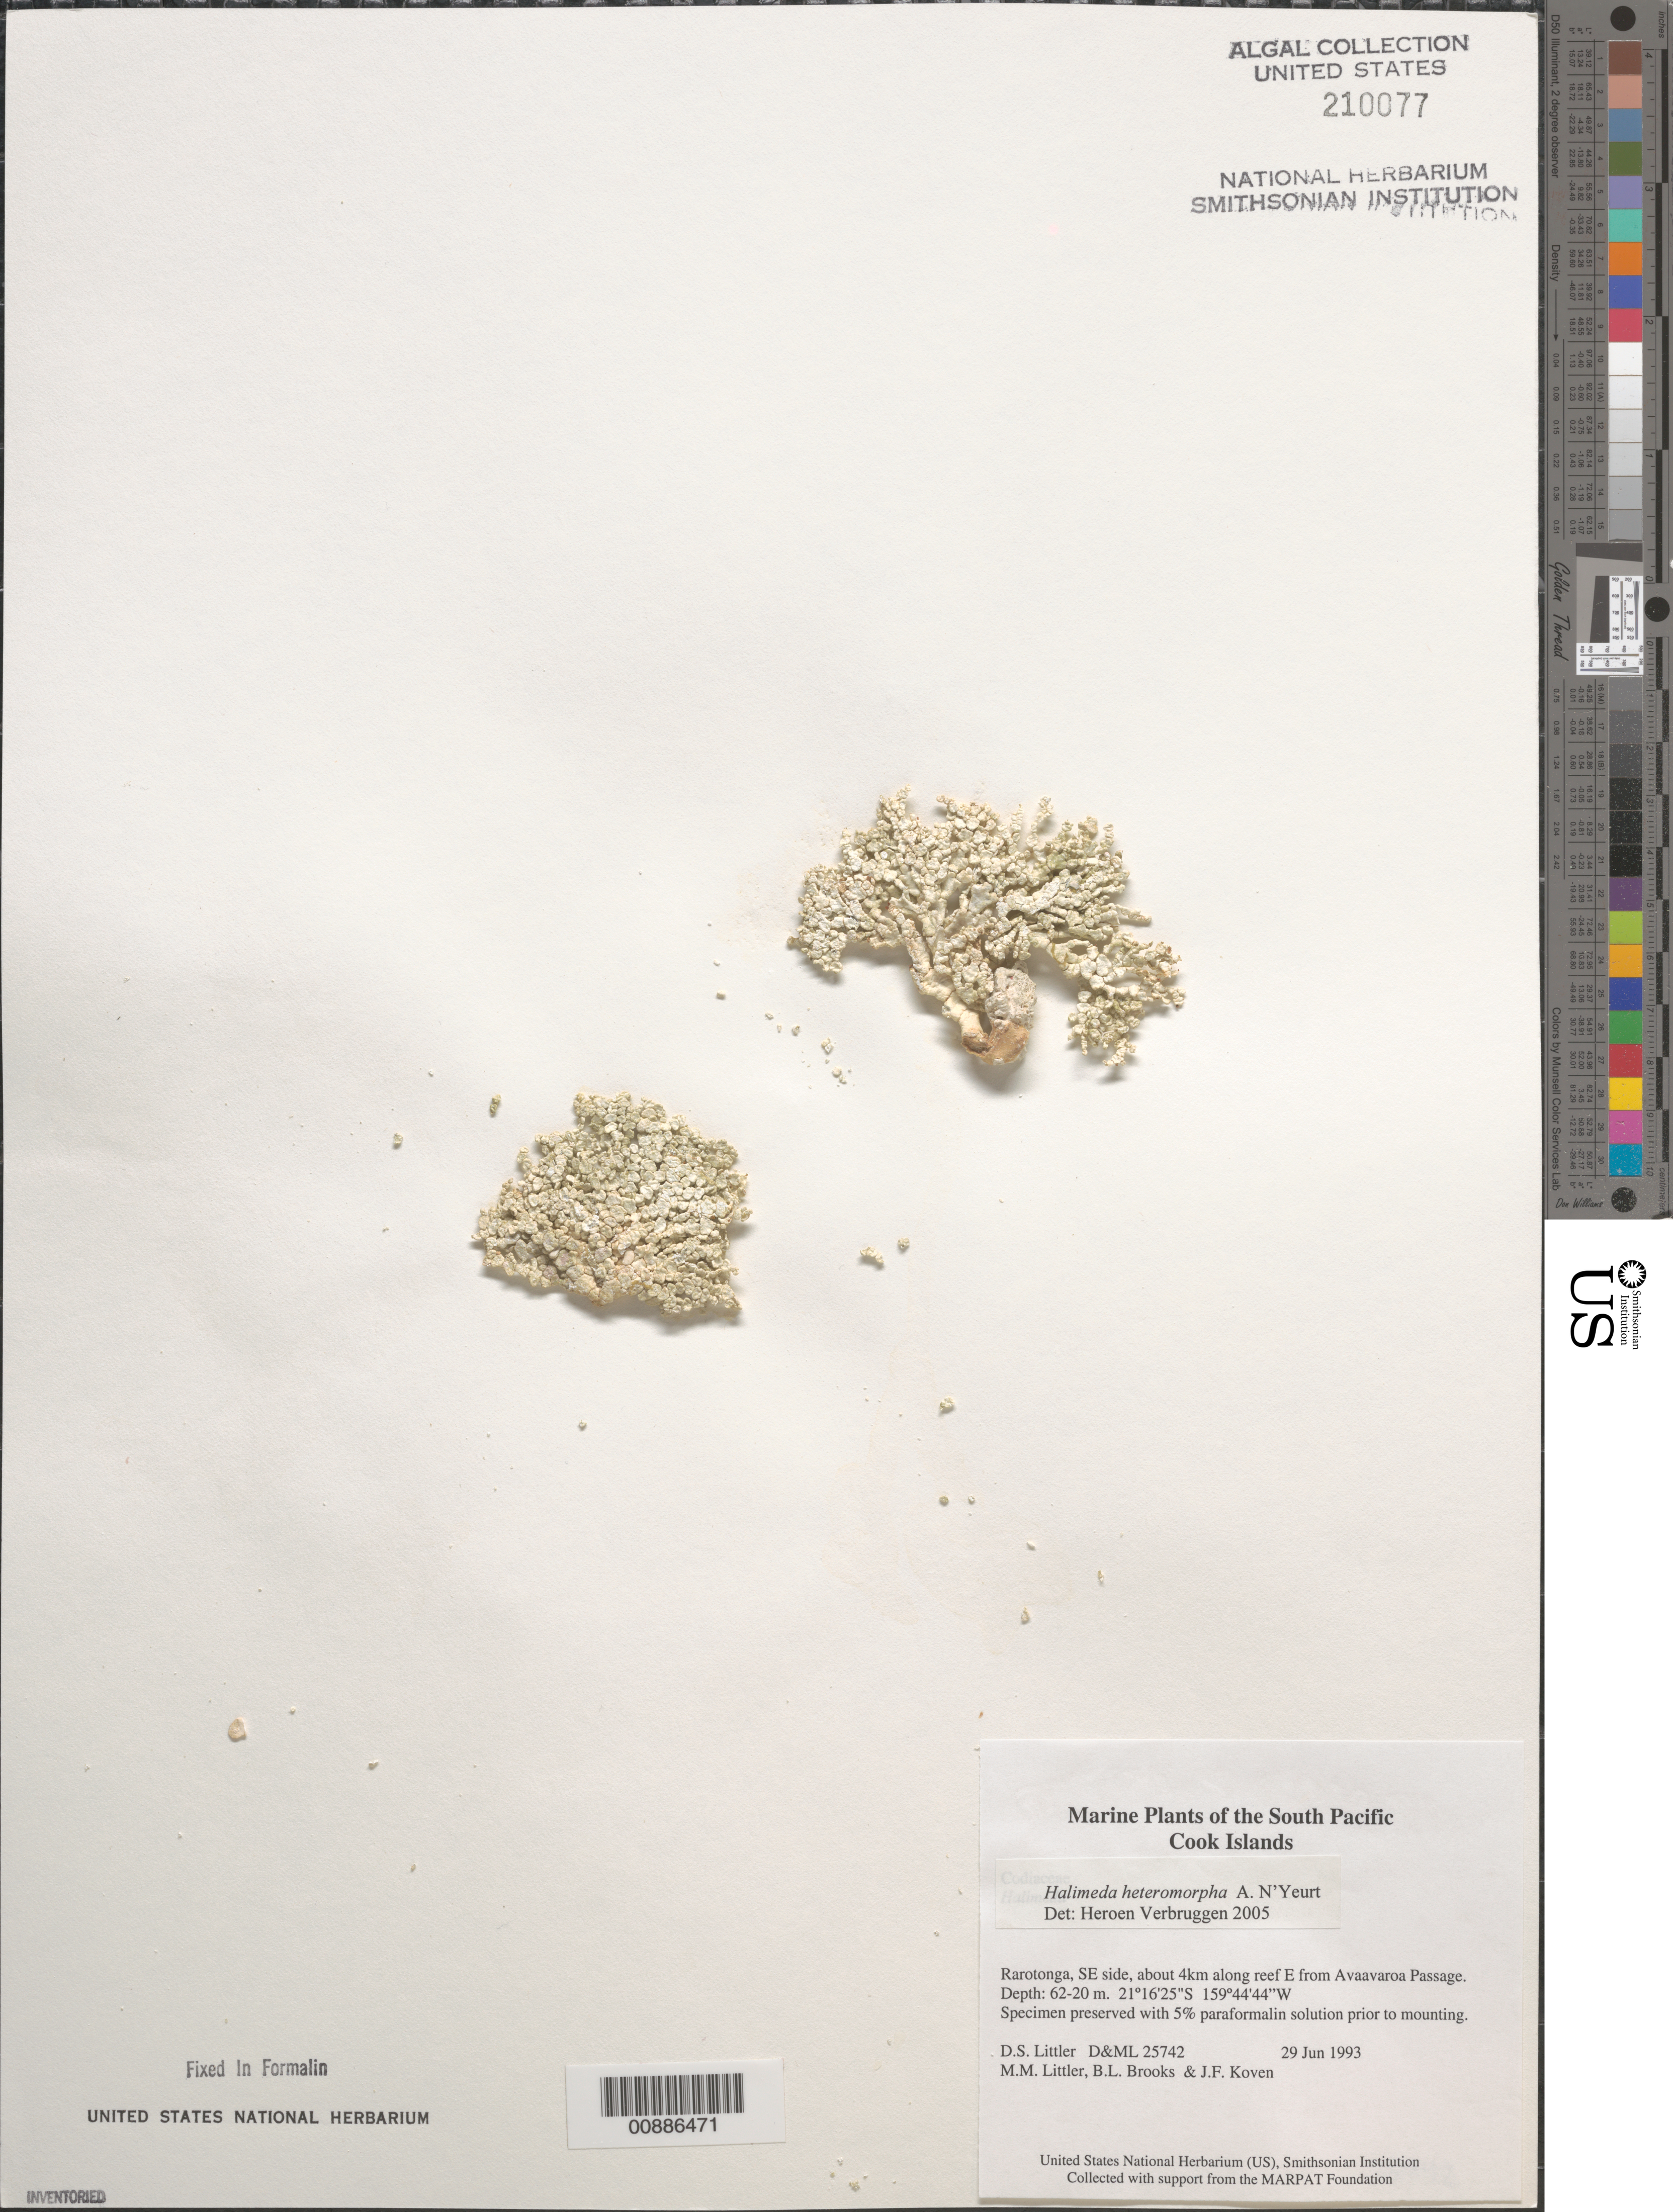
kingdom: Plantae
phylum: Chlorophyta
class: Ulvophyceae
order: Bryopsidales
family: Halimedaceae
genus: Halimeda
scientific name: Halimeda heteromorpha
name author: N'Yeurt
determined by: Verbruggen, H.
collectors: D. S. Littler, M. M. Littler, B. Brooks & J. Koven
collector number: D&ML 25742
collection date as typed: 29 Jun 1993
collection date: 1993-06-29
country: Cook Islands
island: Rarotonga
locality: Ca. 4 km along reef east from Avaavaroa Passage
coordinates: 21 16'25"S, 159 44'44"W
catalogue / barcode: US 210077